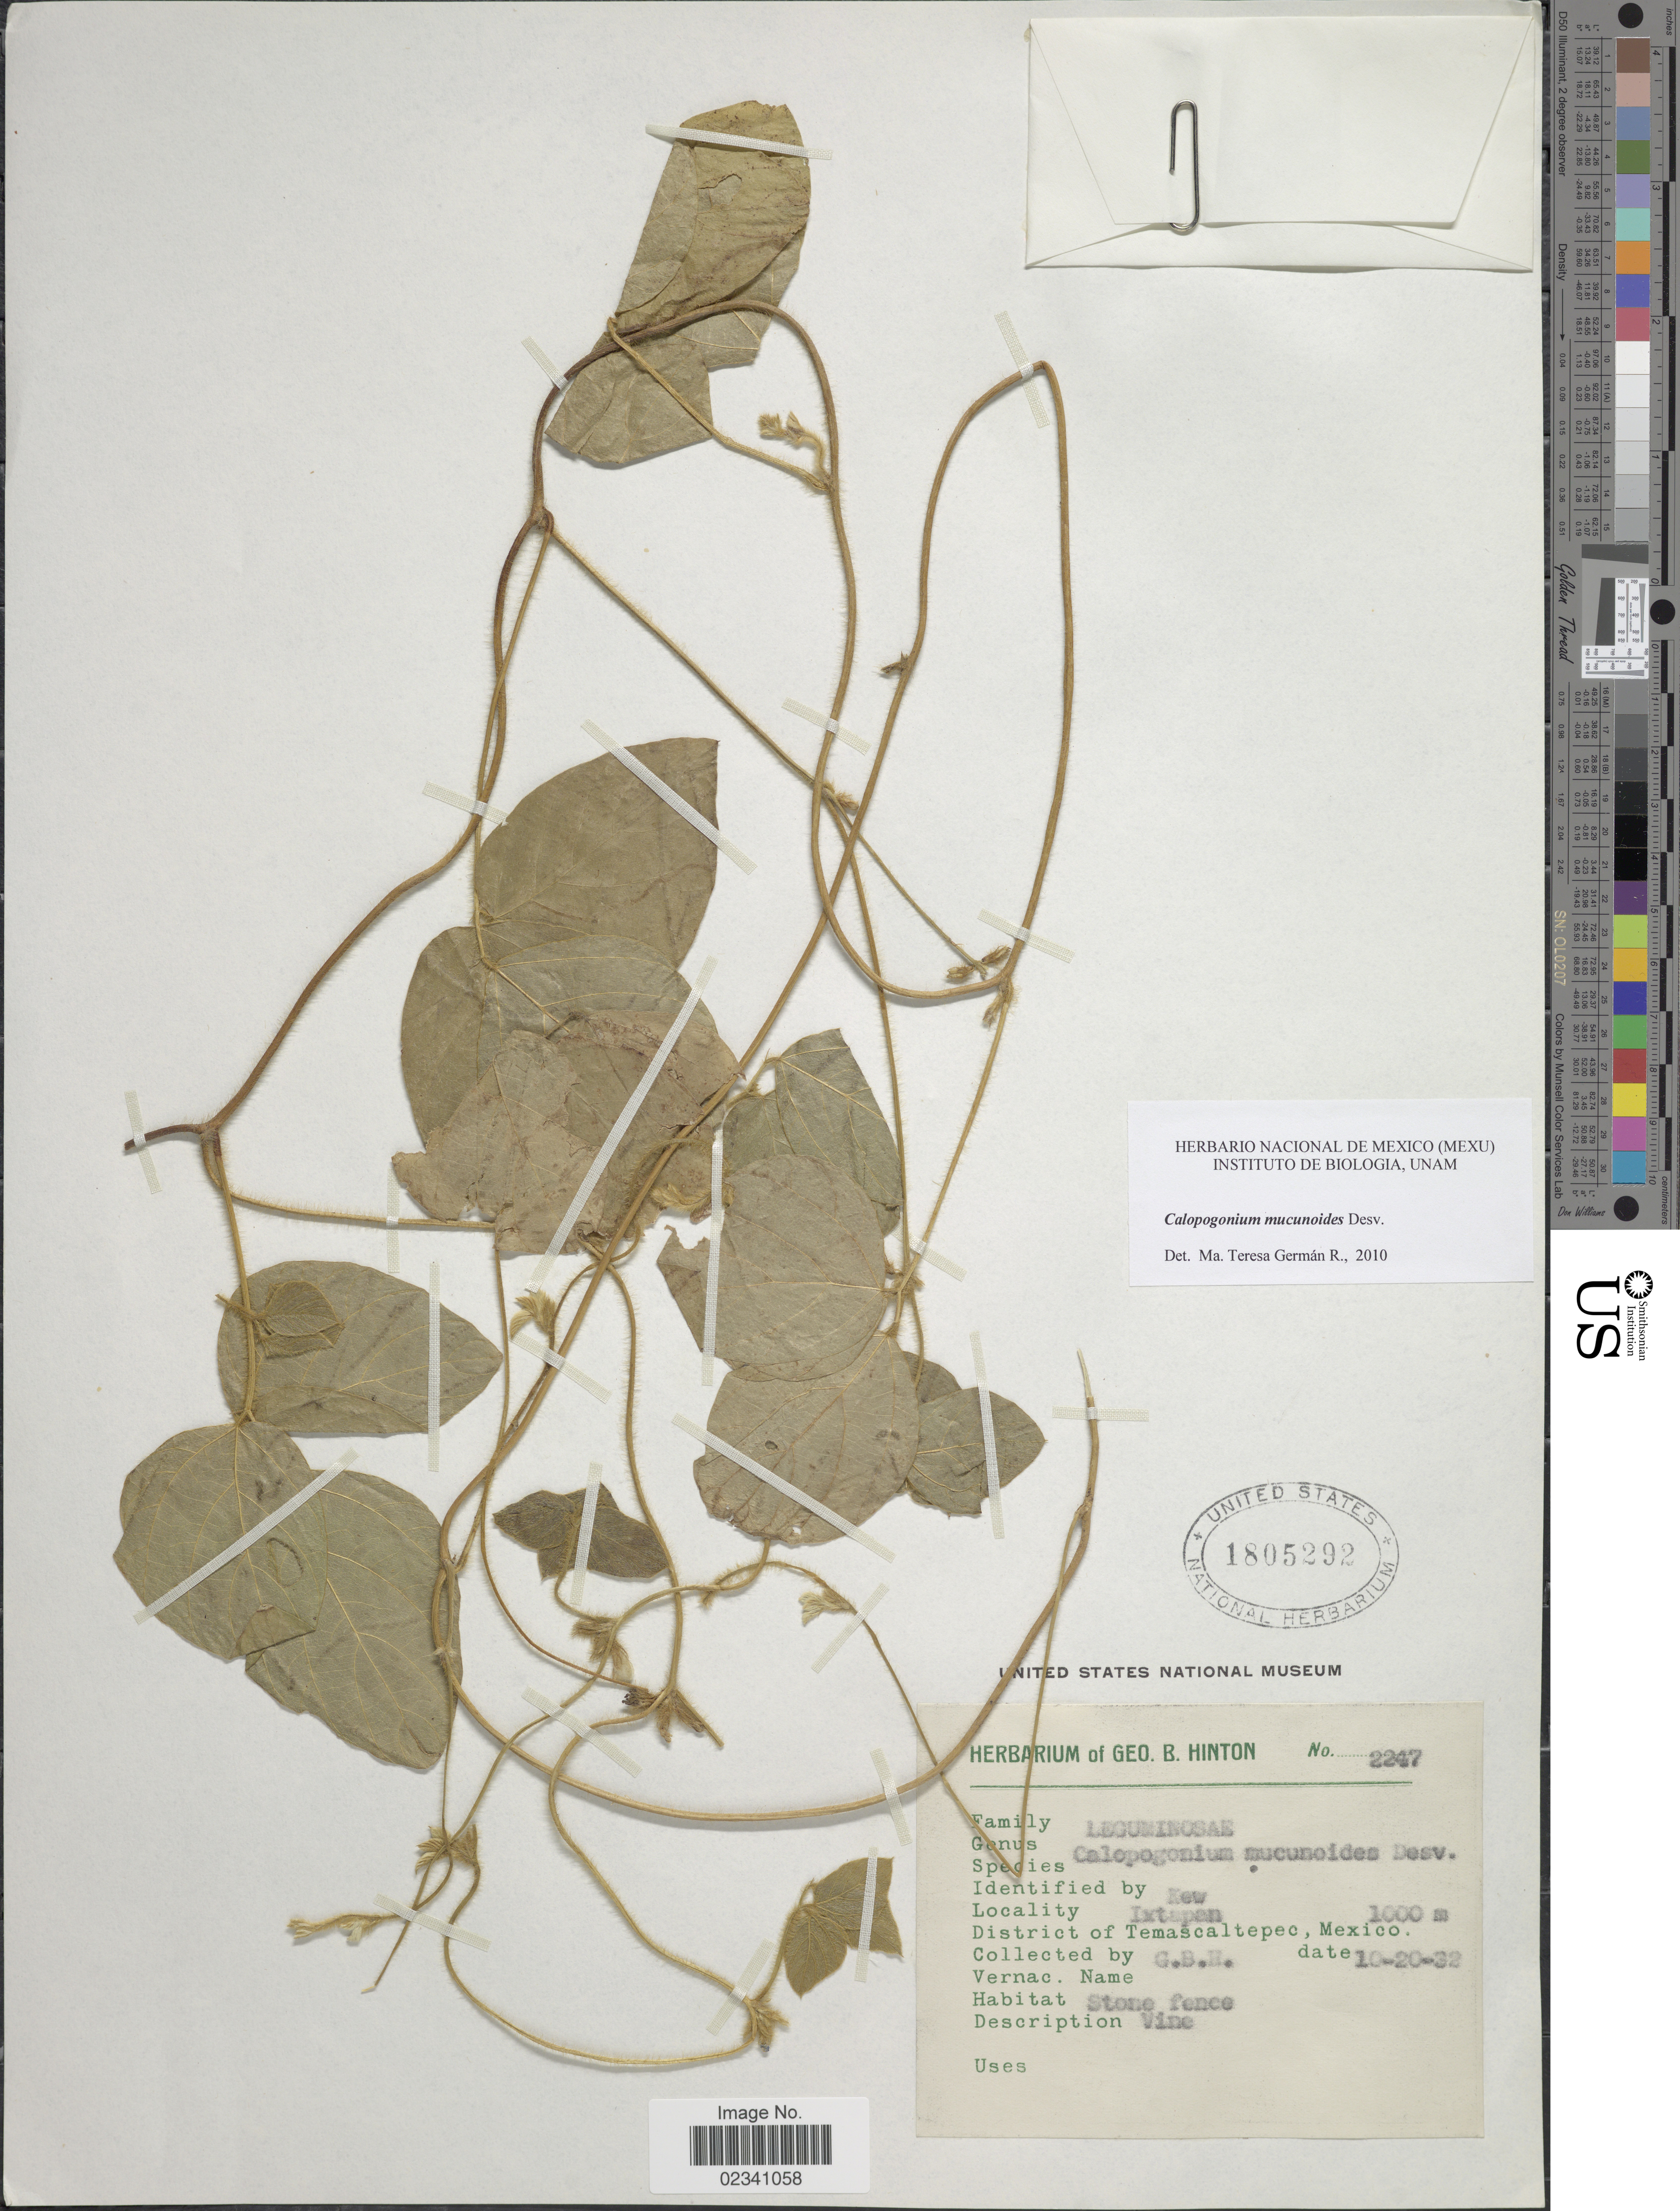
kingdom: Plantae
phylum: Tracheophyta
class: Magnoliopsida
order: Fabales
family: Fabaceae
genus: Calopogonium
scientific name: Calopogonium mucunoides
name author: Desv.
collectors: G. B. Hinton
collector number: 2247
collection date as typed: Transcribed d/m/y: 20/10/32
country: Mexico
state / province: México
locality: Temascaltepec, Mexico, Ixtapan.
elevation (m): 1000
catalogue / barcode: US 1805292